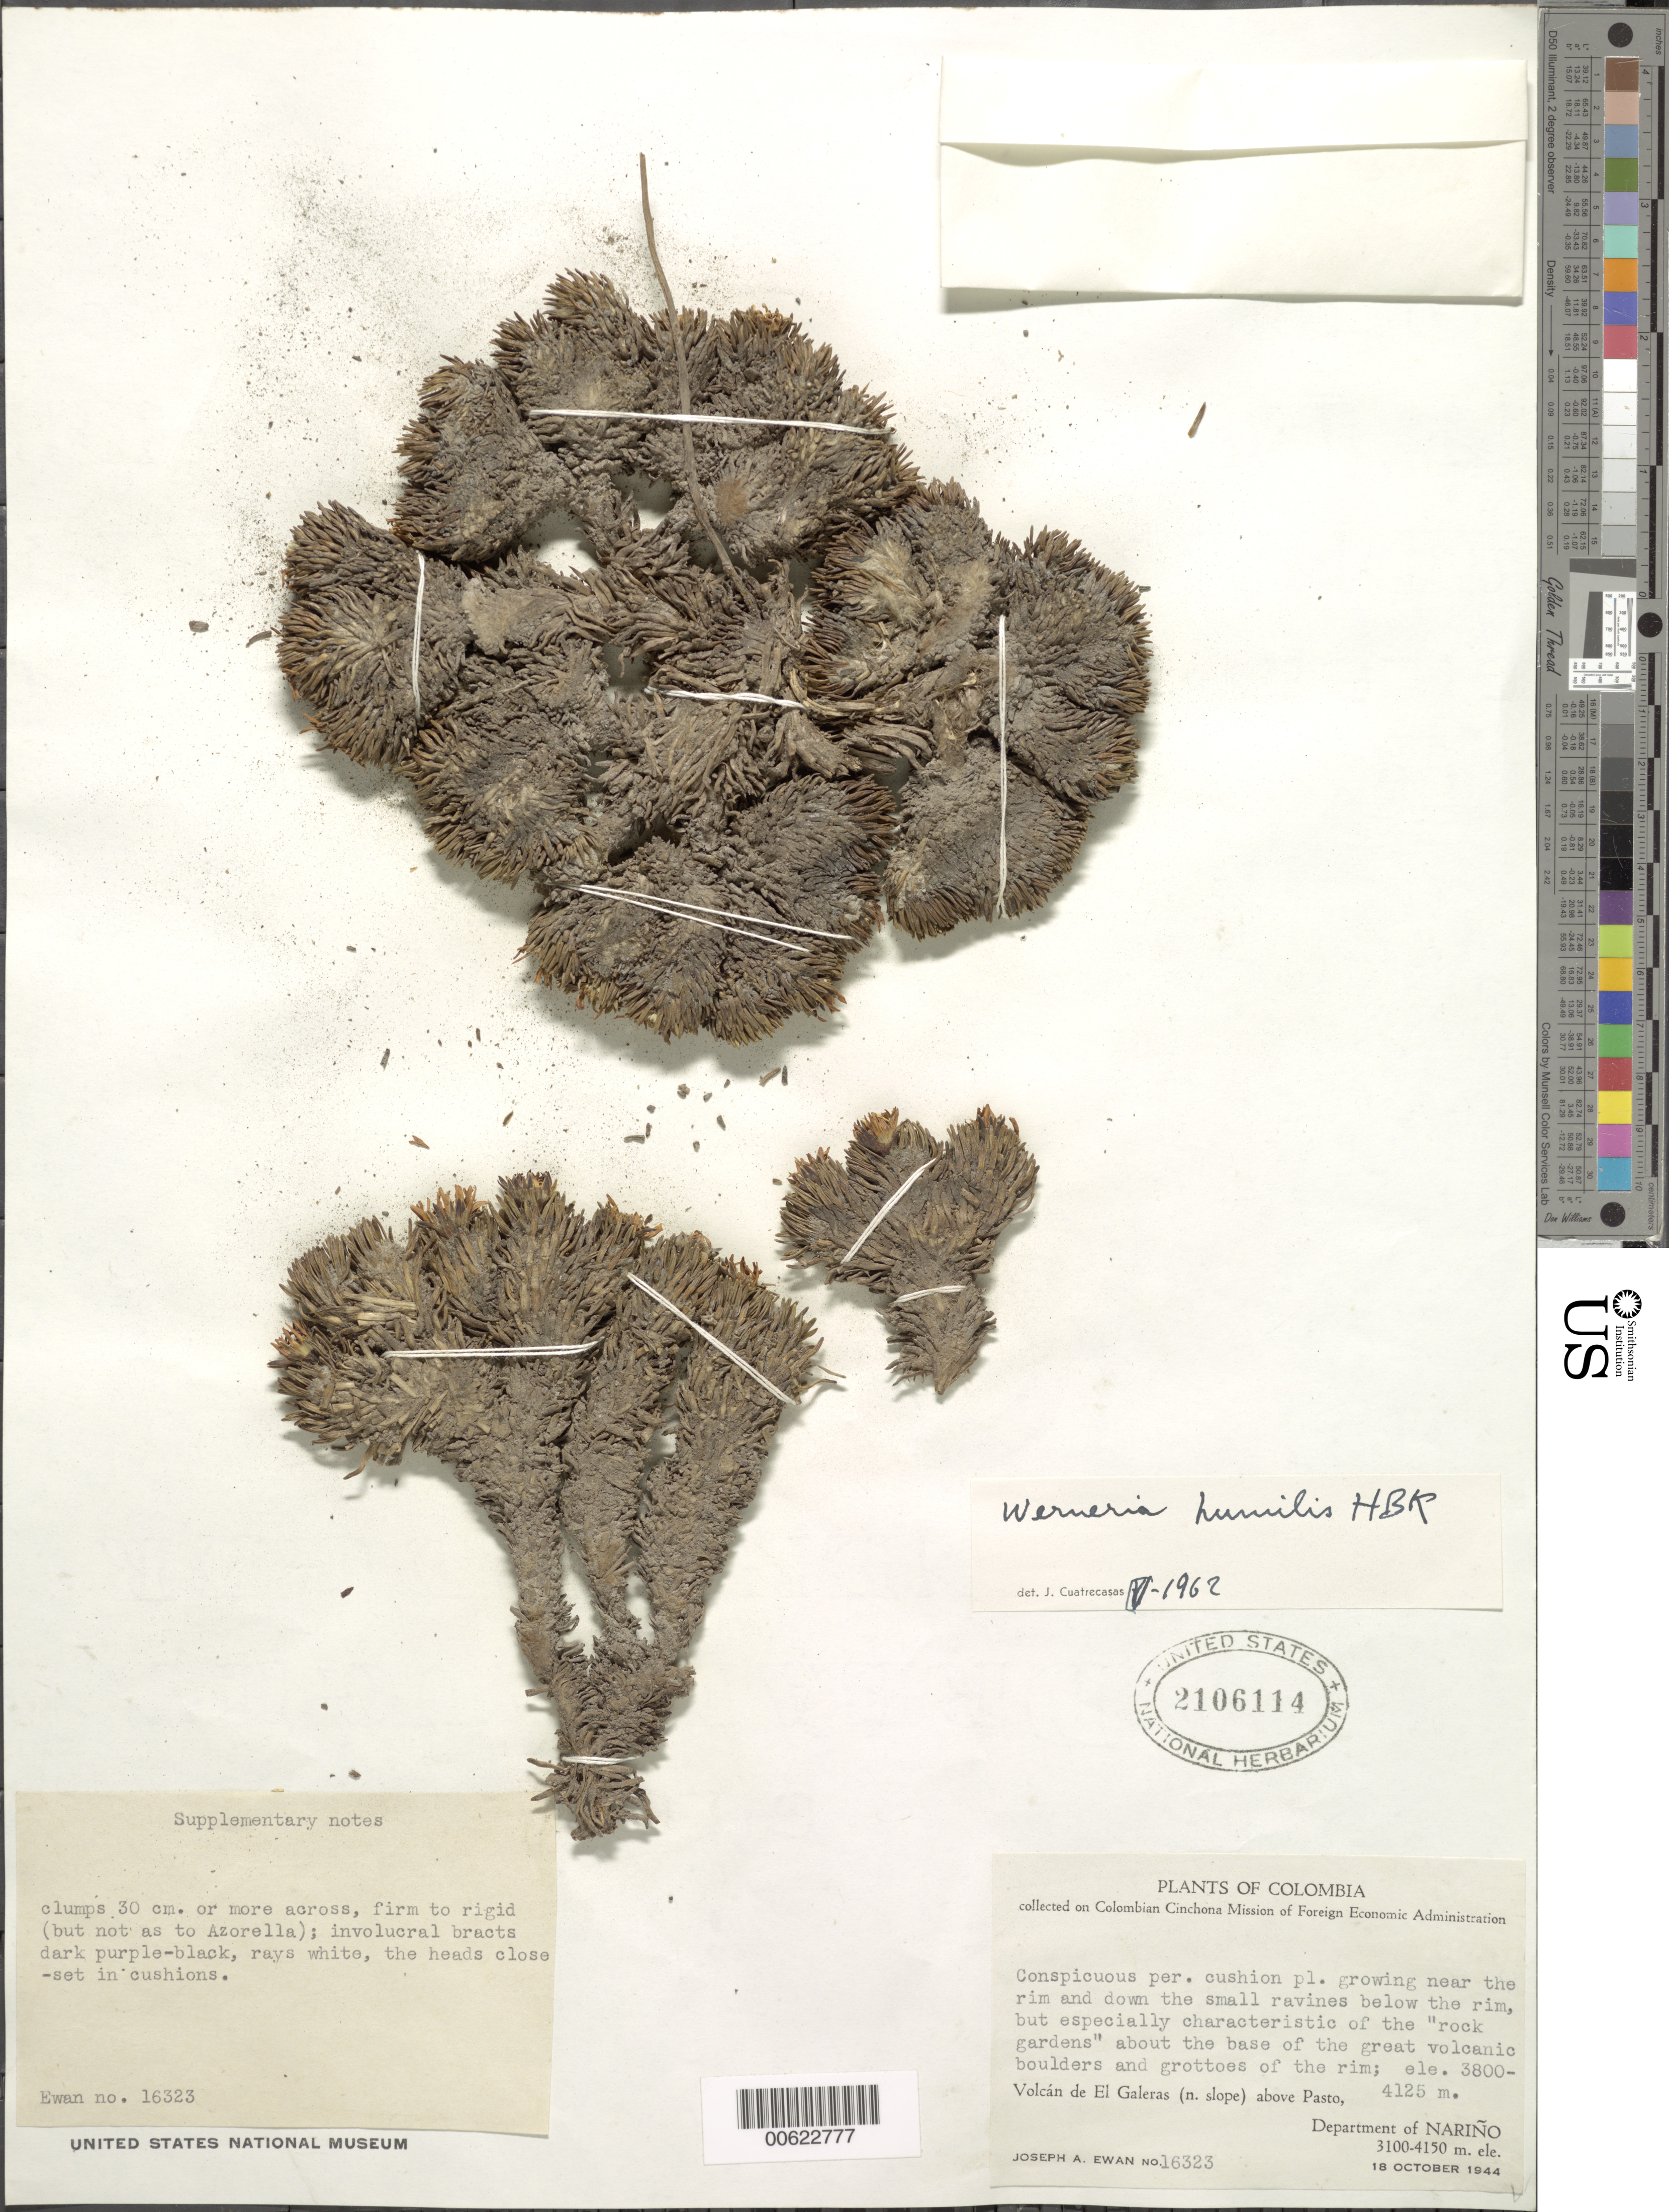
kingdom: Plantae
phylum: Tracheophyta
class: Magnoliopsida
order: Asterales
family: Asteraceae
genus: Xenophyllum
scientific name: Xenophyllum humile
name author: (Kunth) V.A. Funk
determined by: Funk, Vicki A., (BOT), Smithsonian Institution - National Museum of Natural History (UNITED STATES)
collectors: J. A. Ewan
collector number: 16323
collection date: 1944-10-18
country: Colombia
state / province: Nariño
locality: Volcán de El Galeras, (N slope) above Pasto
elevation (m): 3800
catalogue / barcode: US 2106114